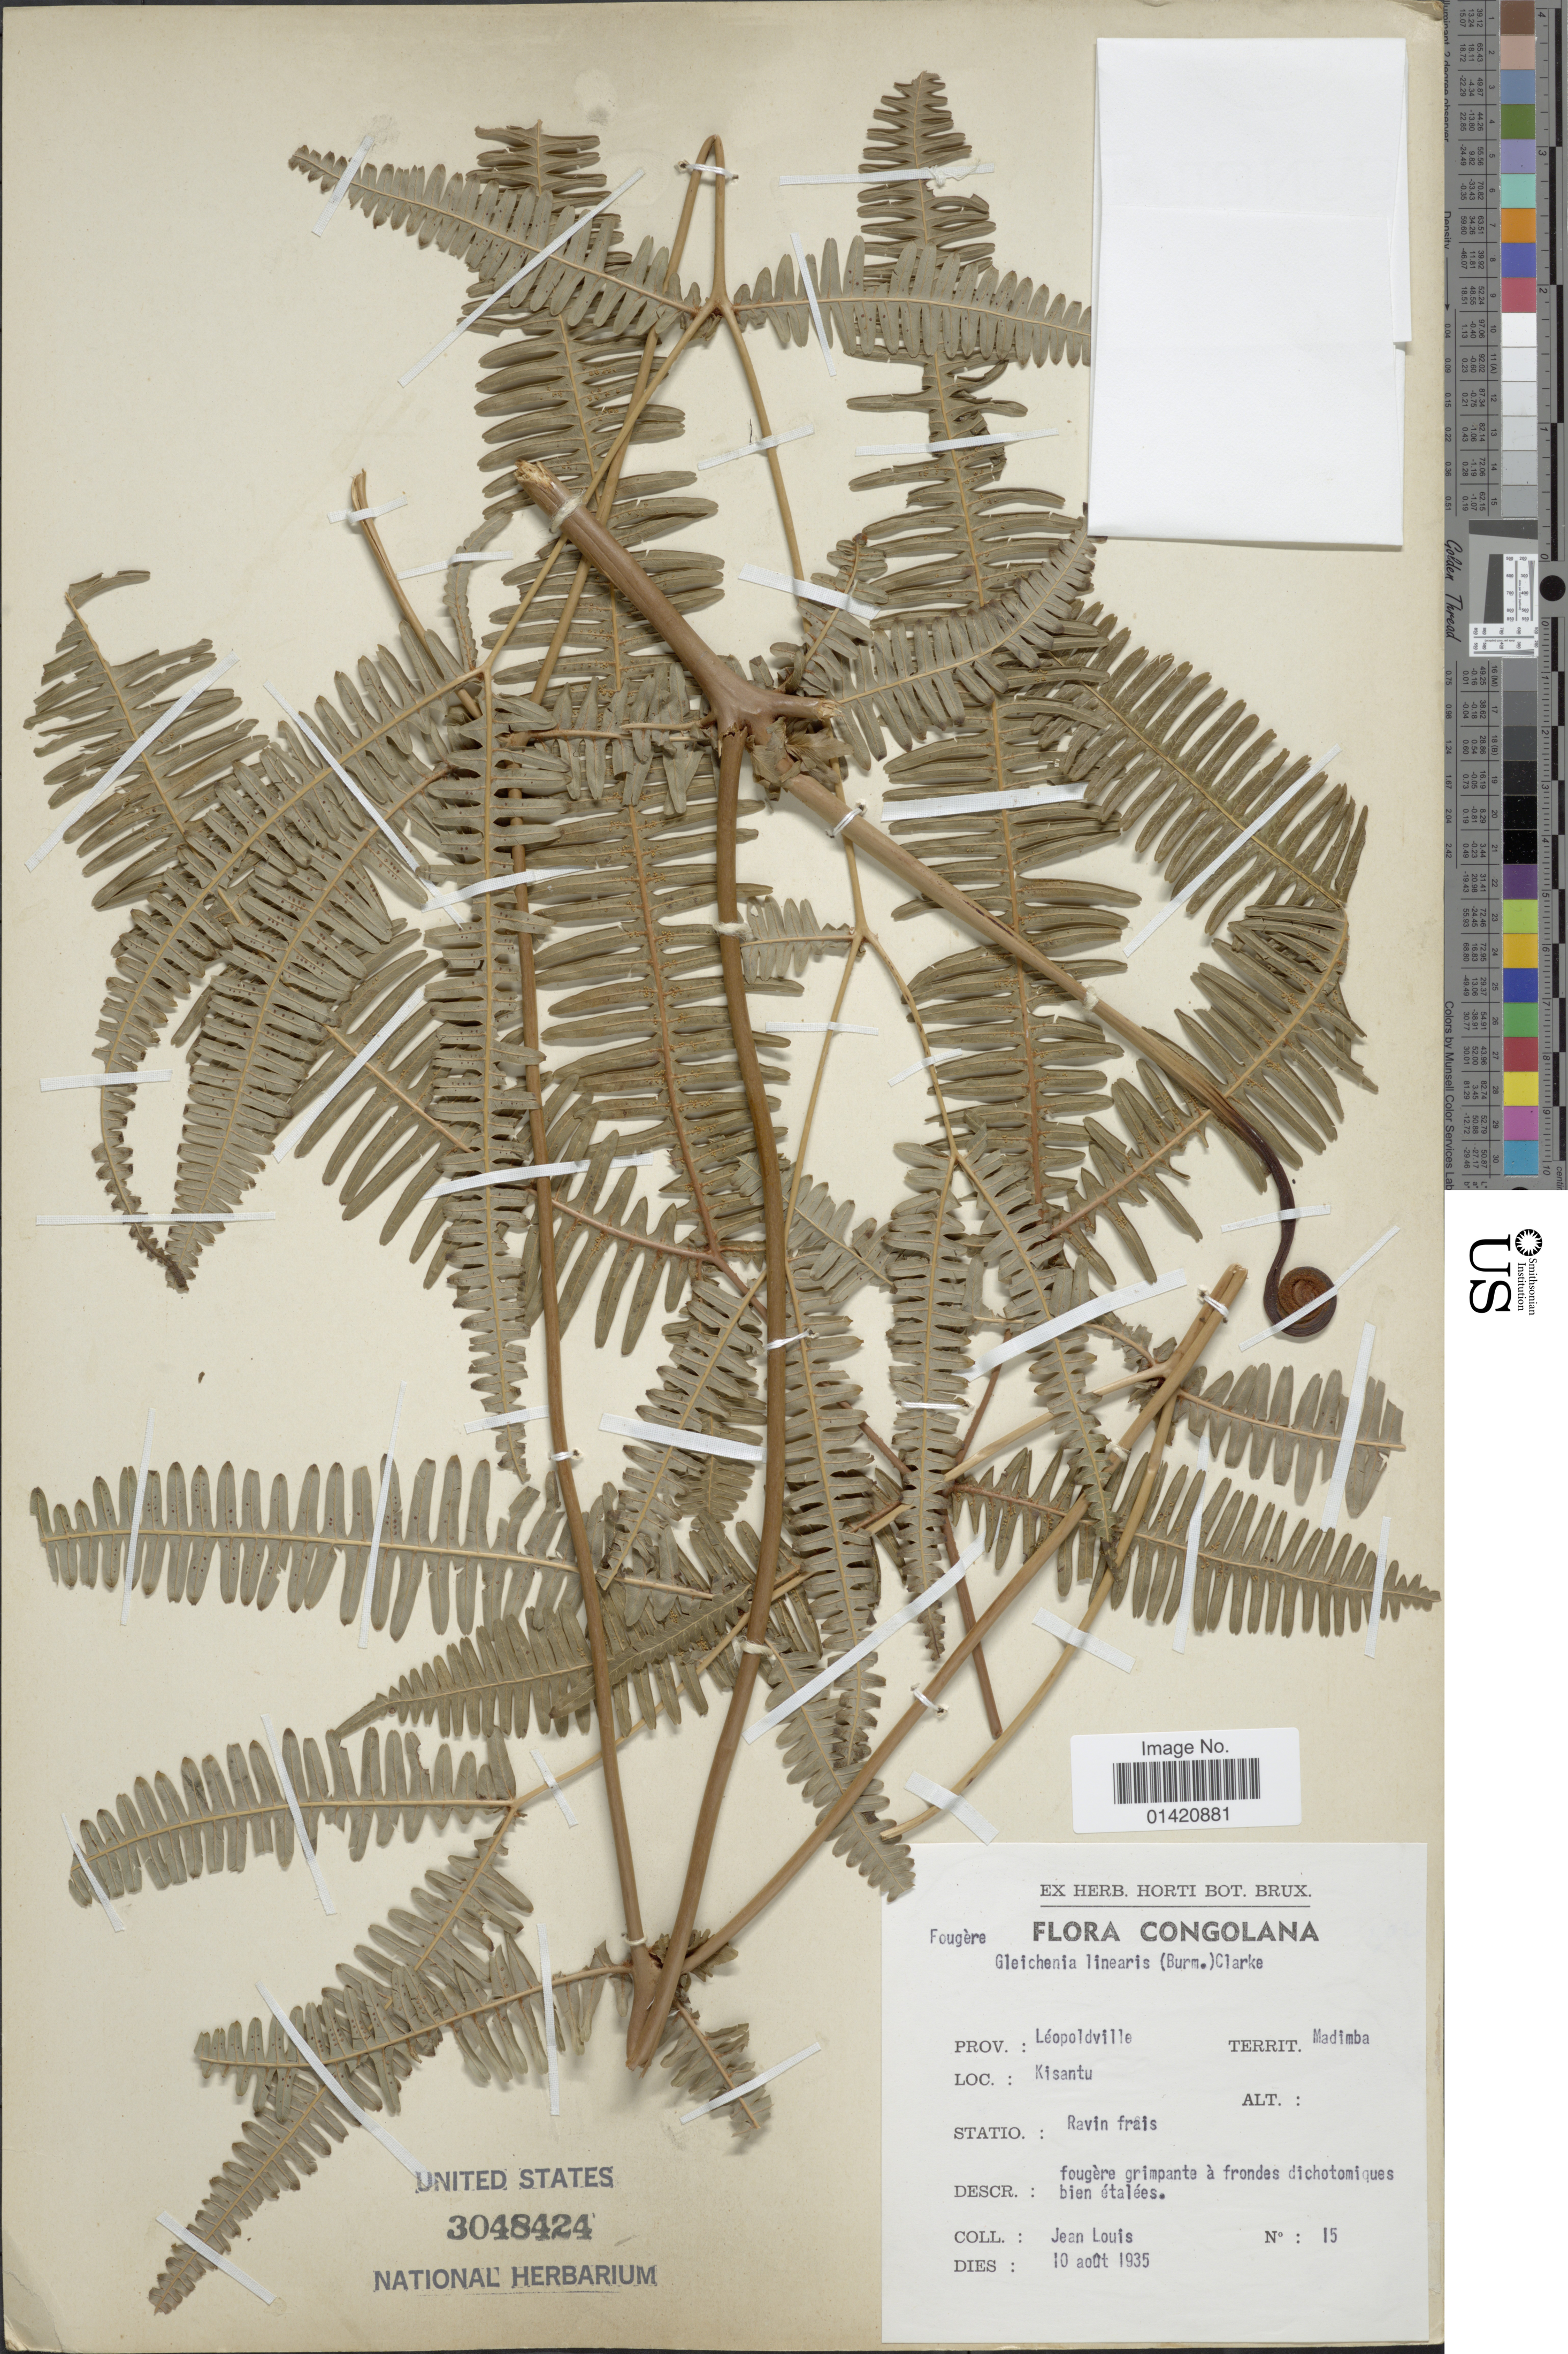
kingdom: Plantae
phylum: Tracheophyta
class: Polypodiopsida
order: Gleicheniales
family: Gleicheniaceae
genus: Dicranopteris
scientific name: Dicranopteris linearis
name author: (Burm. f.) Underw.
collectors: J. Louis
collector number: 15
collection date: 1935-08-10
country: Congo, Democratic Republic of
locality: Congolana, Prov. Lépoldville, Territ. Madimba, Kisantu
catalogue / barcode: US 3048424